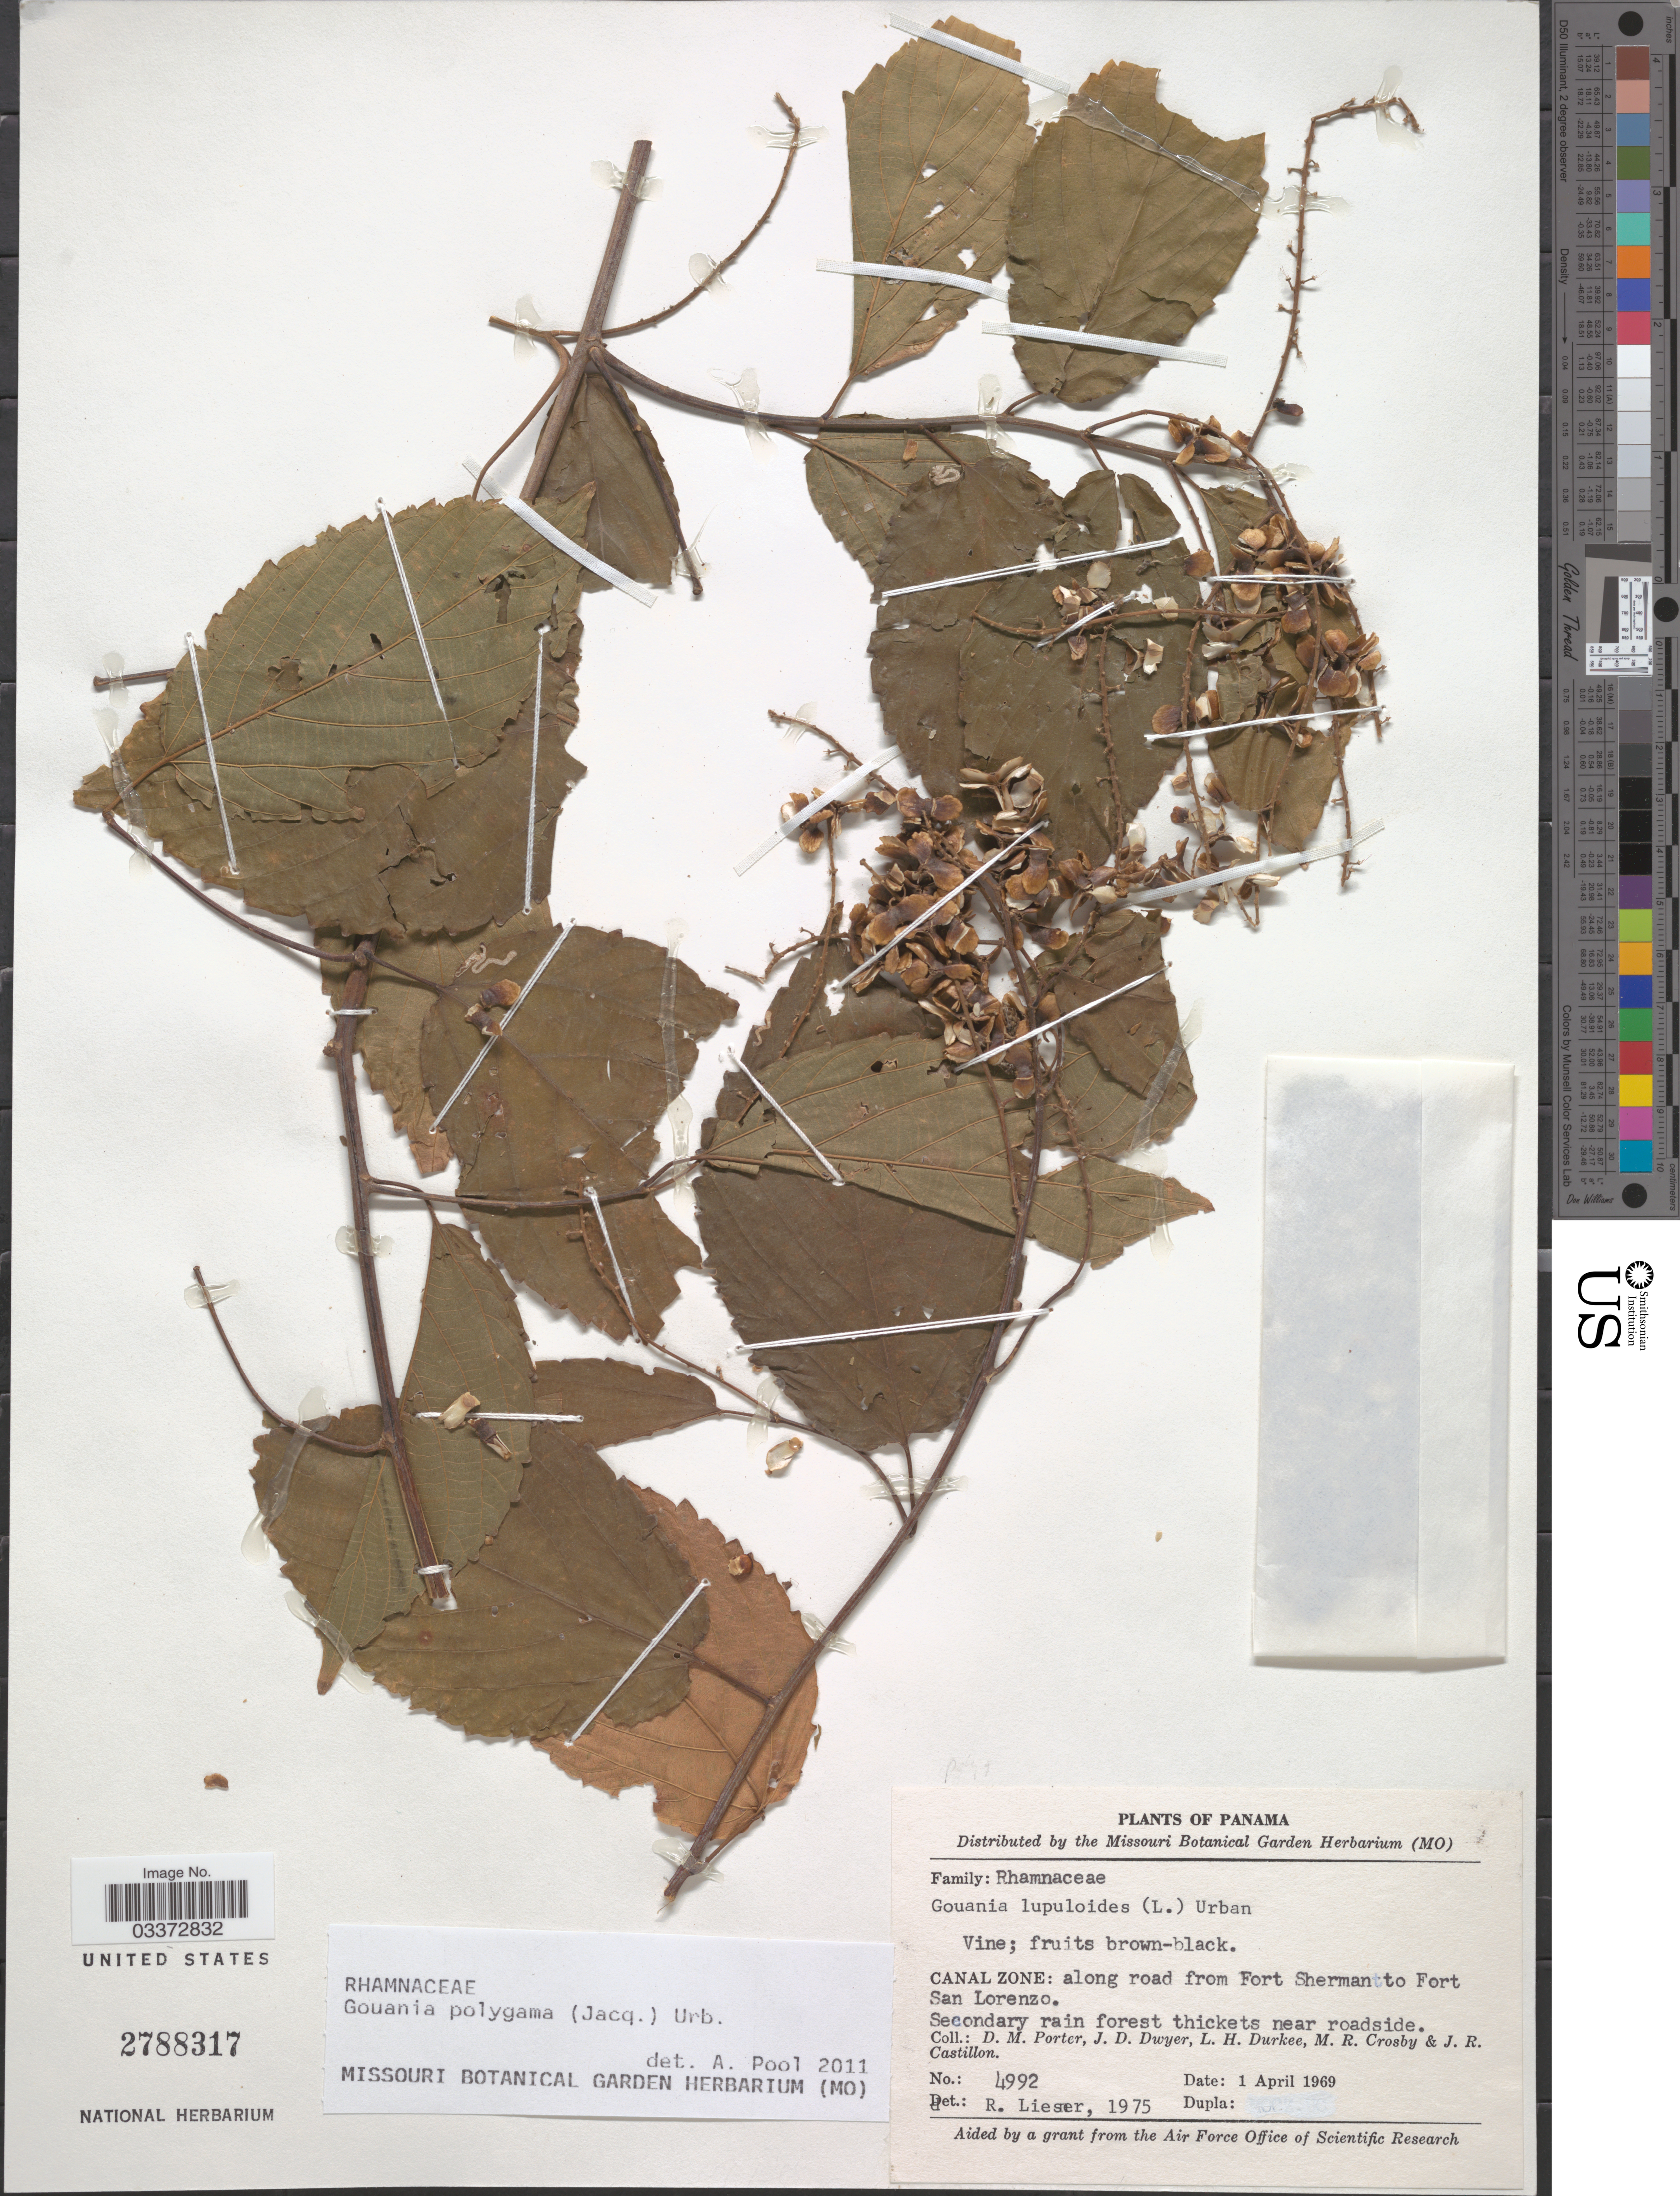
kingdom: Plantae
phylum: Tracheophyta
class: Magnoliopsida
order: Rosales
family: Rhamnaceae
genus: Gouania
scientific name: Gouania polygama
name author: (Jacq.) Urb.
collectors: D. Porter, J. D. Dwyer, L. H. Durkee, M. R. Crosby & J. R. Castillon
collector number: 4992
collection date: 1969-04-01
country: Panama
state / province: Colón / Panamá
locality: Canal Zone: along road from Fort Sherman to Fort San Lorenzo.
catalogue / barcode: US 2788317